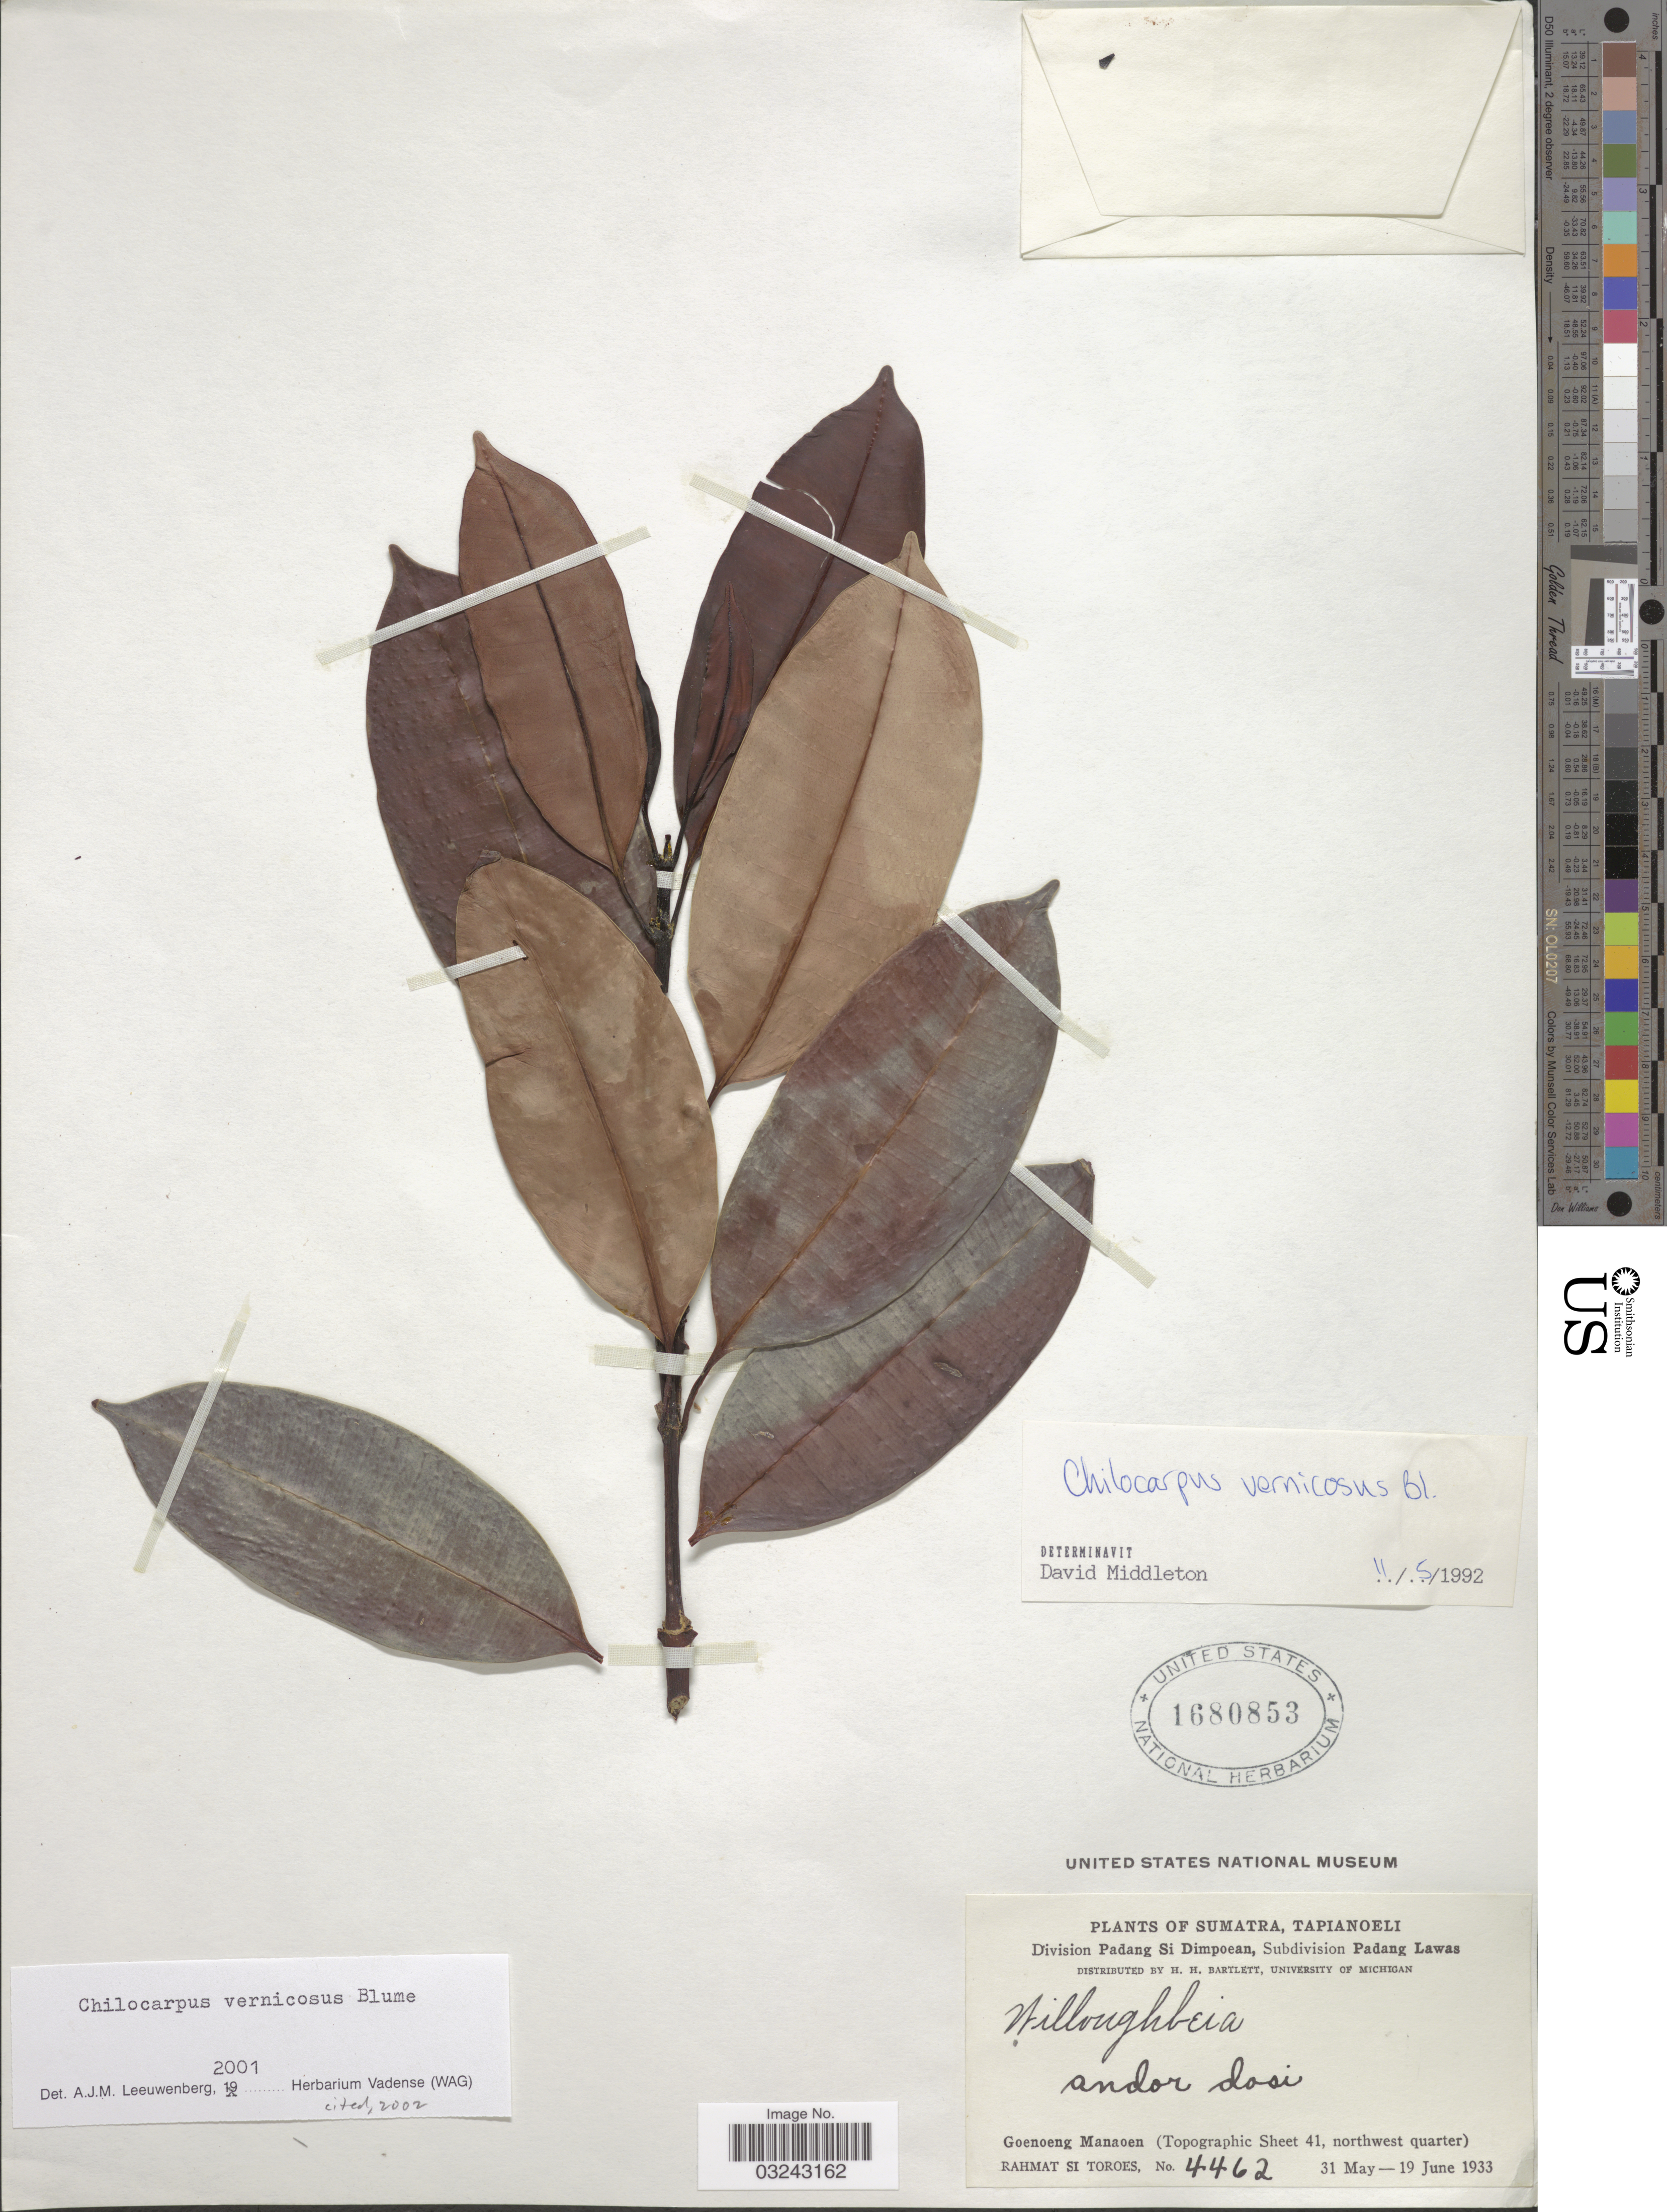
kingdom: Plantae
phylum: Tracheophyta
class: Magnoliopsida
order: Gentianales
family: Apocynaceae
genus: Chilocarpus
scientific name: Chilocarpus vernicosus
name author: Blume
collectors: Rahmat Si Boeea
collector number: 4462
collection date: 1933-05-31/1933-06-19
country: Indonesia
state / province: Sumatra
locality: Tapianoeli, Division Padang Si Dimpoean, Subdivision Padang Lawas, Goenoeng Manaoen (Topographic Sheet 41, northwest quarter).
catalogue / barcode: US 1680853